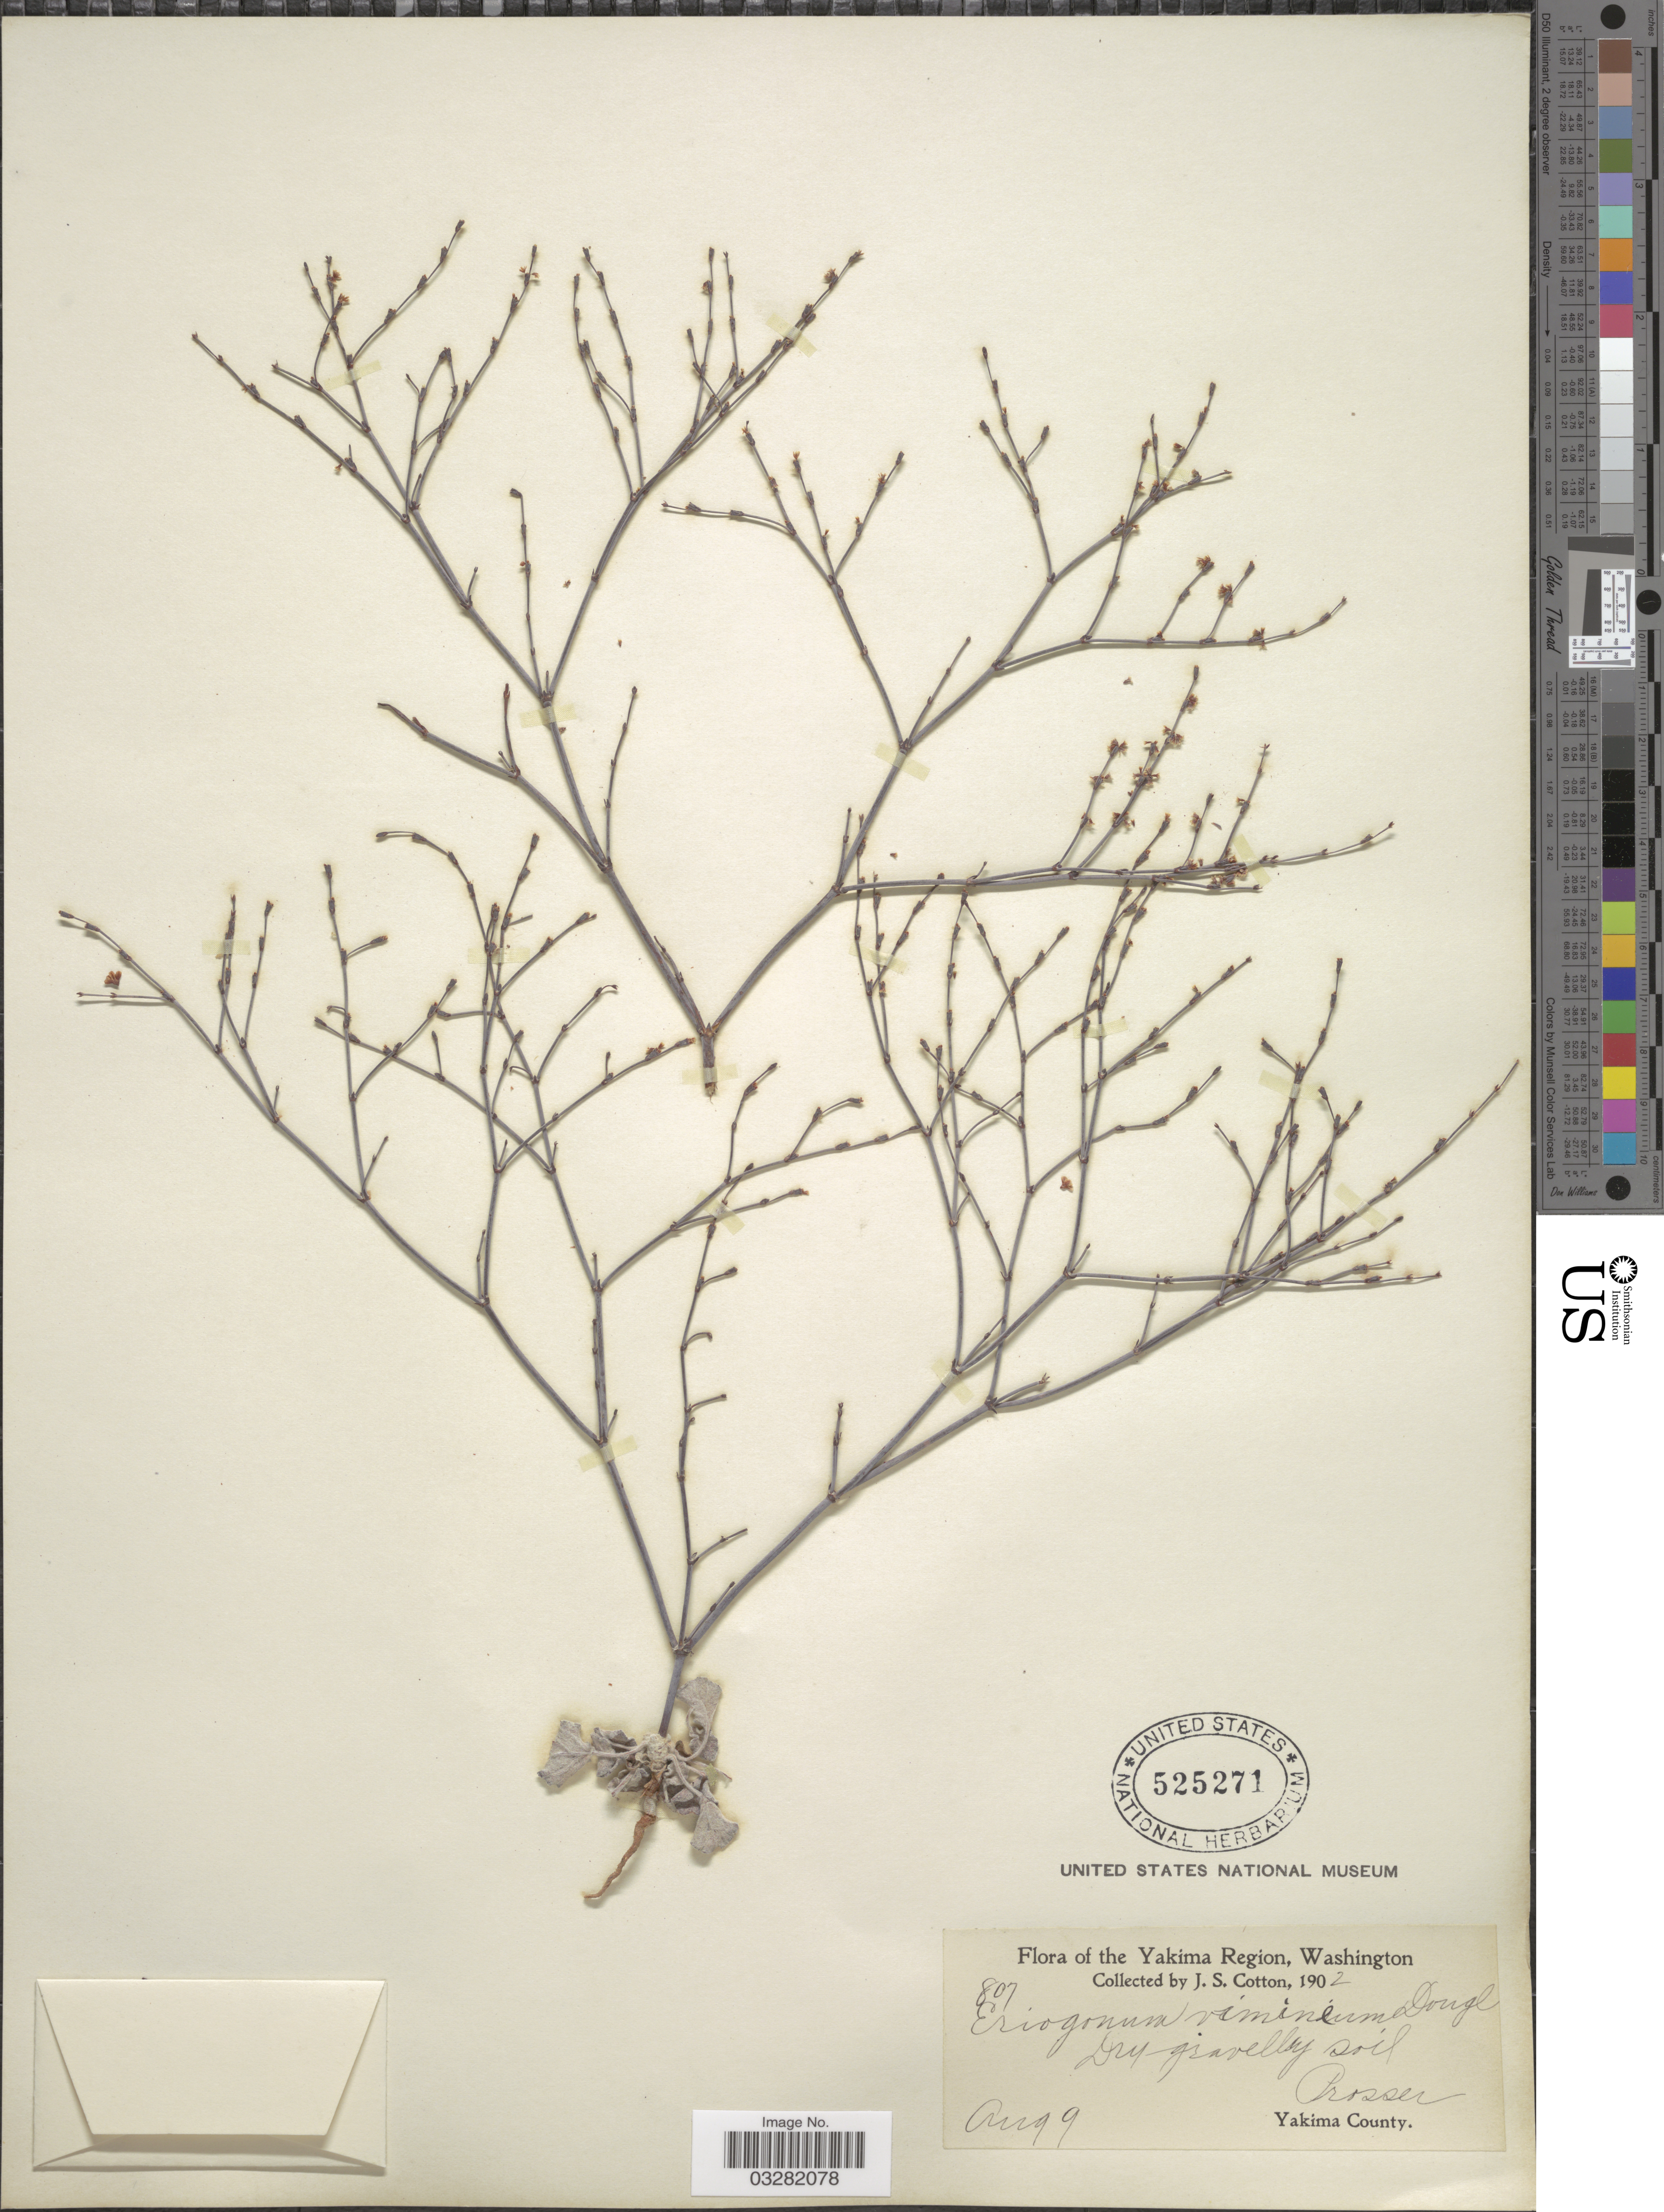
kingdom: Plantae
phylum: Tracheophyta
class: Magnoliopsida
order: Caryophyllales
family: Polygonaceae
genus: Eriogonum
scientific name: Eriogonum vimineum var. vimineum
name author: Douglas ex Benth.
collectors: J. S. Cotton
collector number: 807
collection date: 1902-08-09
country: United States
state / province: Washington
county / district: Yakima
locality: The Yakima Region. Prosser, Yakima County.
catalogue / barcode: US 525271